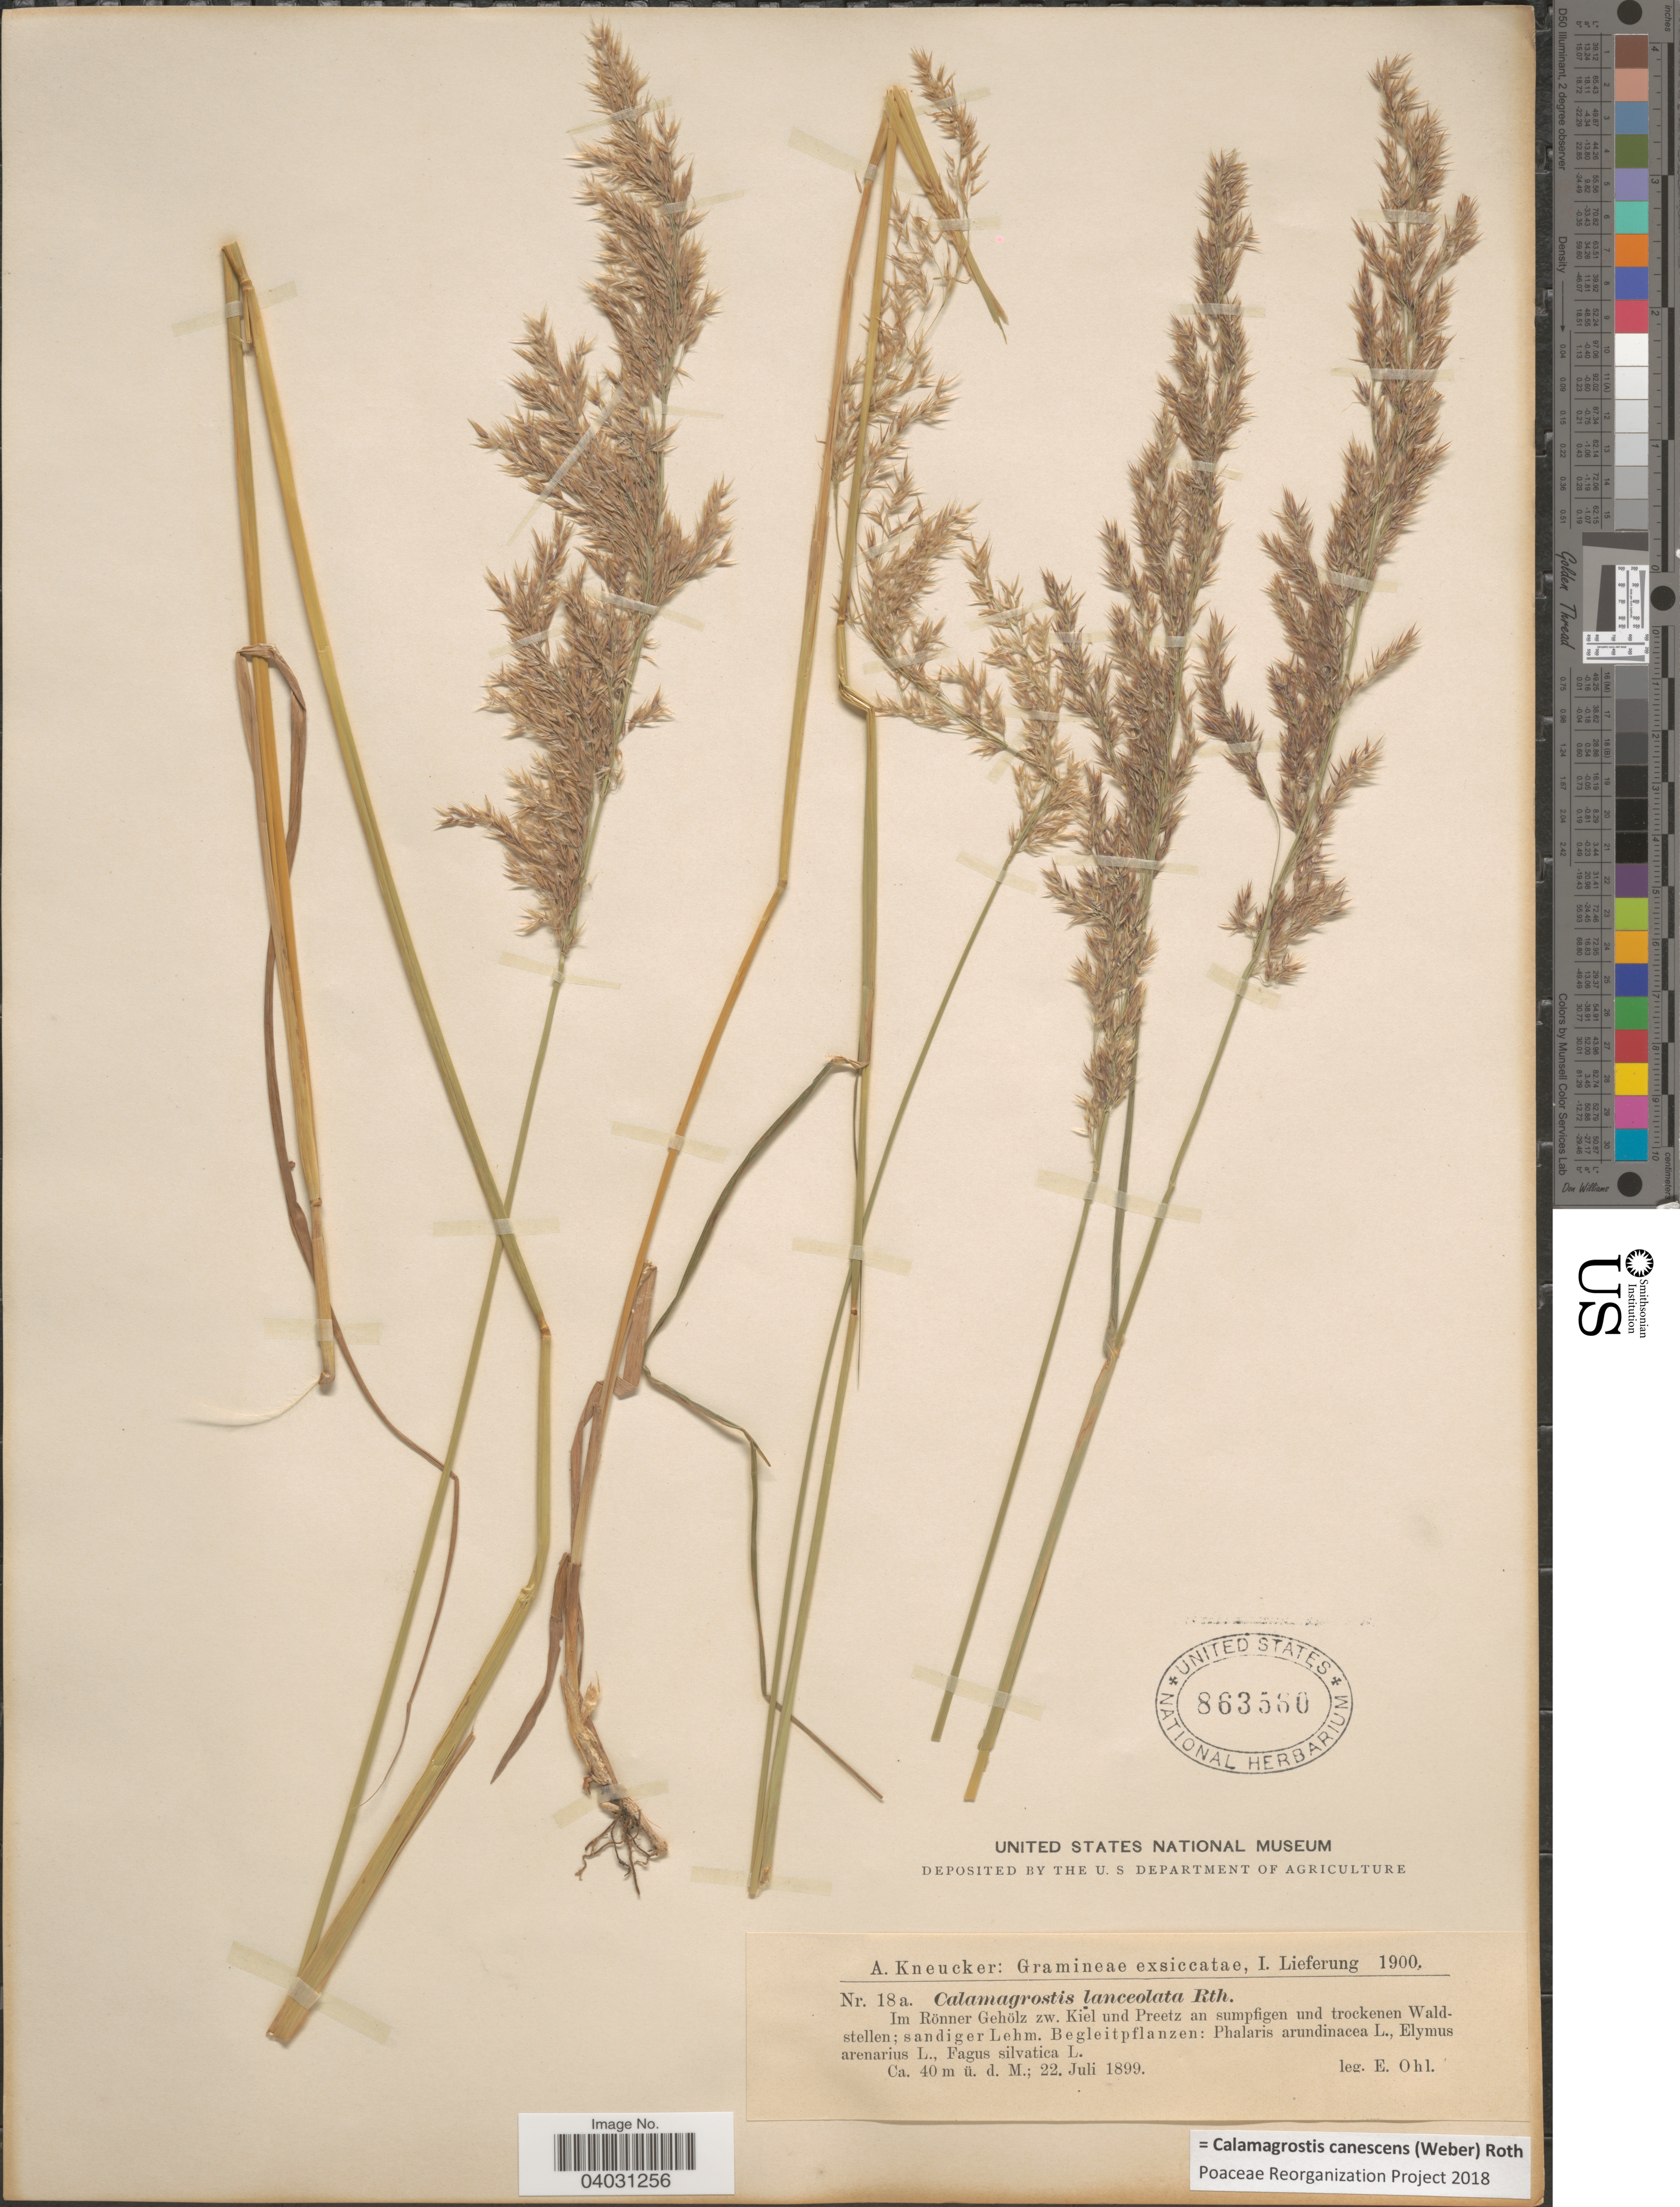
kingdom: Plantae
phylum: Tracheophyta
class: Liliopsida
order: Poales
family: Poaceae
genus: Calamagrostis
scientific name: Calamagrostis canescens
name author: (G.H. Weber) Roth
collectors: E. Ohl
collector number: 18a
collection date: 1899-07-22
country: Germany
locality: Im Rönner Gehölz zw. Kiel und Preetz an sumpfigen und trockenen Waldstellen; sandiger Lehm.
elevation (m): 40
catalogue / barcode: US 863560